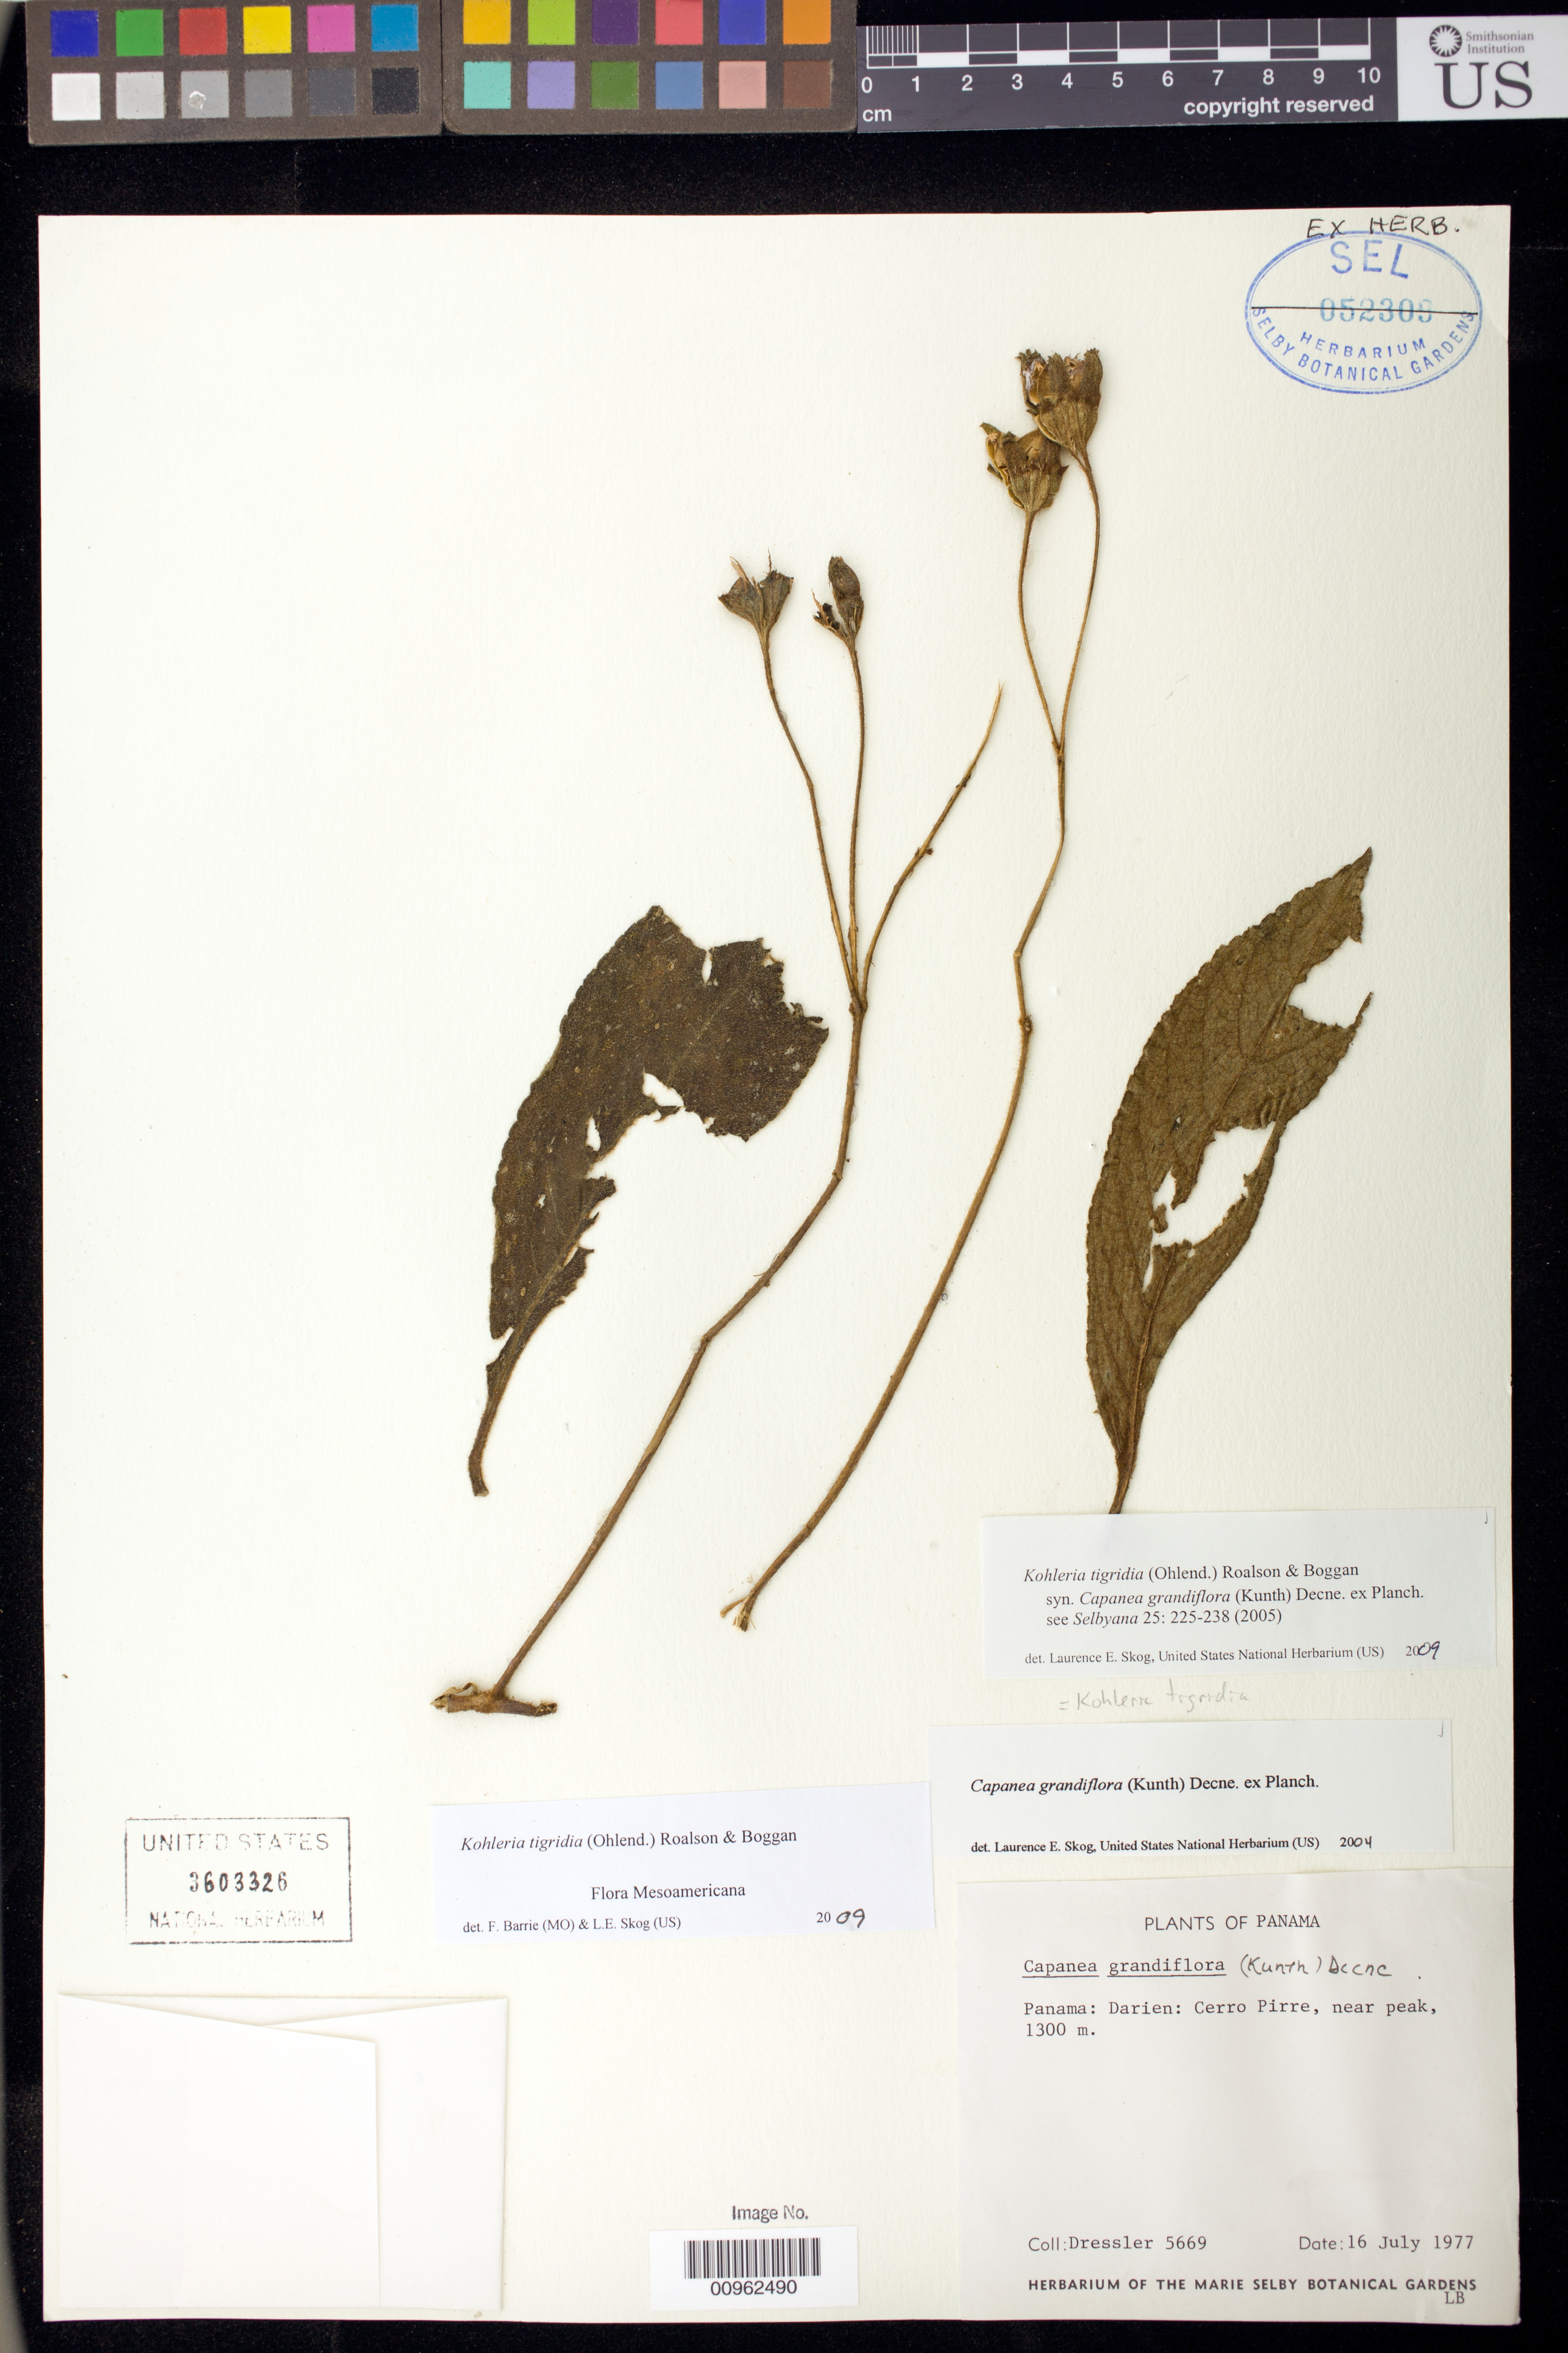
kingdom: Plantae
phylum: Tracheophyta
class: Magnoliopsida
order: Lamiales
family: Gesneriaceae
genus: Kohleria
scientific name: Kohleria tigridia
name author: (Ohlend.) Roalson & Boggan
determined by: Skog, Laurence E.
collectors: R. Dressler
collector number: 5669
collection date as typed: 16 Jul 1977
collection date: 1977-07-16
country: Panama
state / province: Darién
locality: Cerro Pirre, near peak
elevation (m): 1300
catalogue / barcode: US 3603326